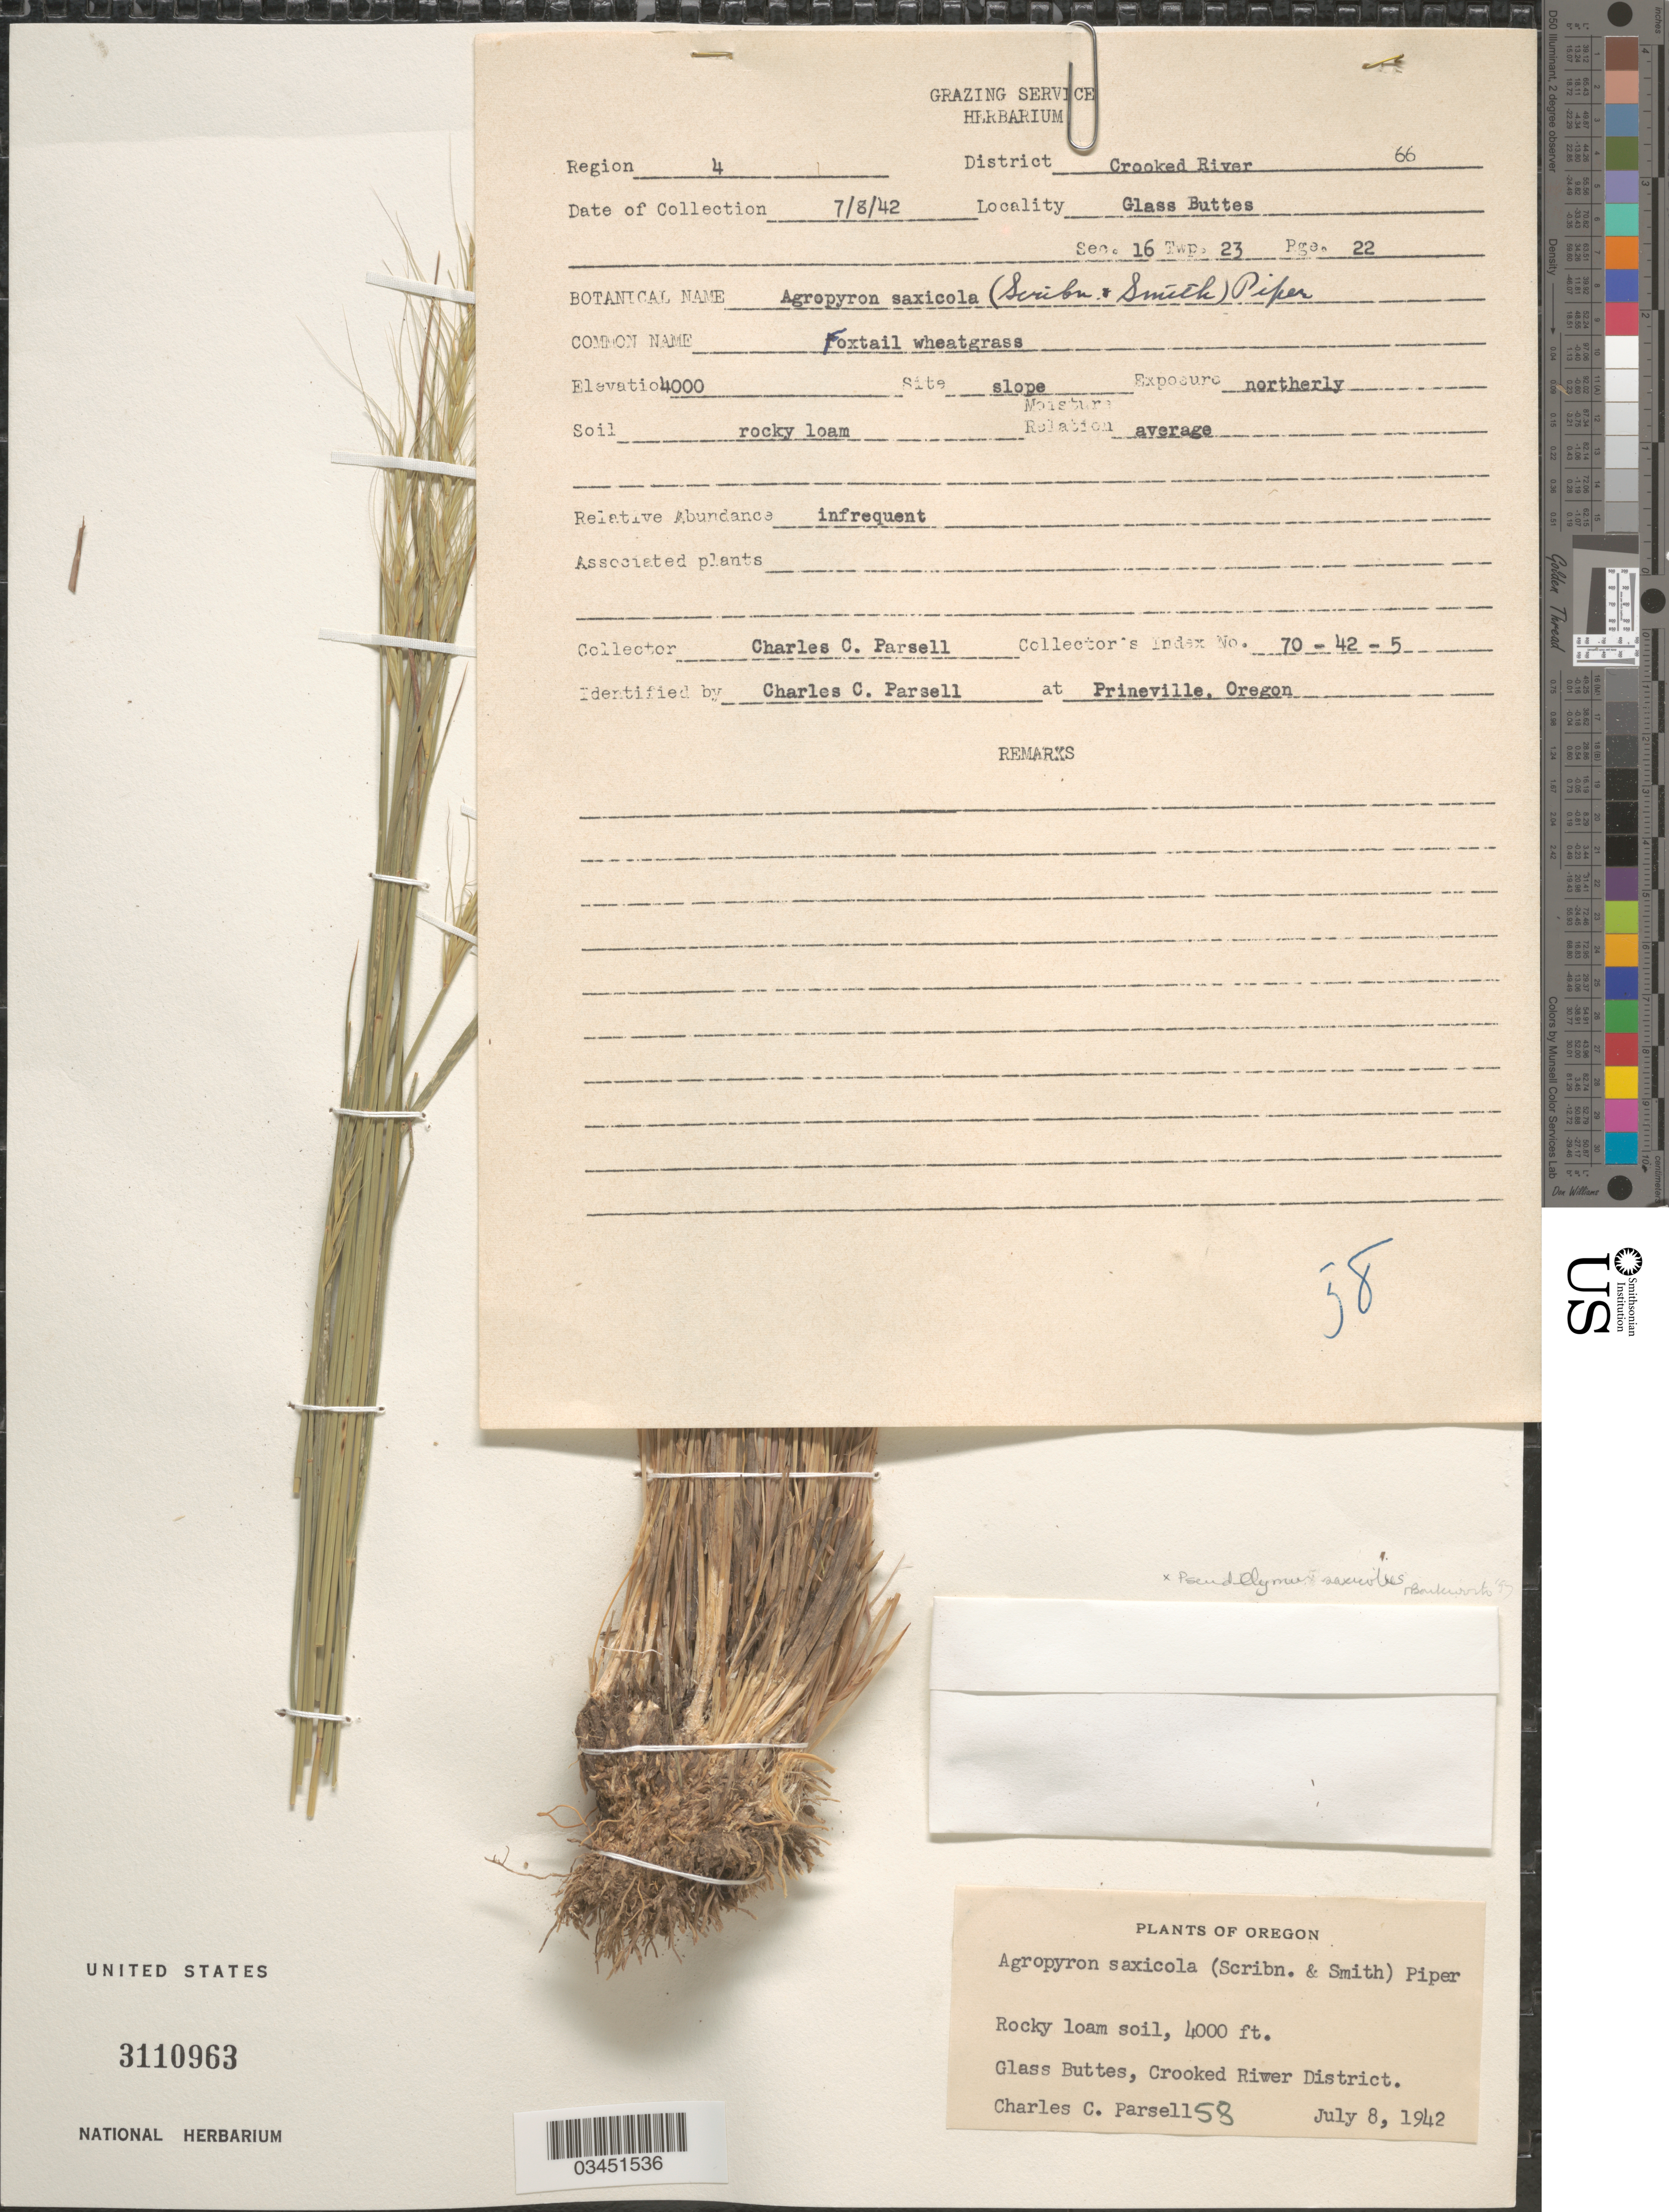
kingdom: Plantae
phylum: Tracheophyta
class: Liliopsida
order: Poales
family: Poaceae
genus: Pseudelymus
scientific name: x Pseudelymus saxicola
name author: (Scribn. & J.G. Sm.) Barkworth & Dewey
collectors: C. Parsell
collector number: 58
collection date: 1942-07-08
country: United States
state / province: Oregon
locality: Glass Buttes, Crooked River District.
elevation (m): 1219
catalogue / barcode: US 3110963